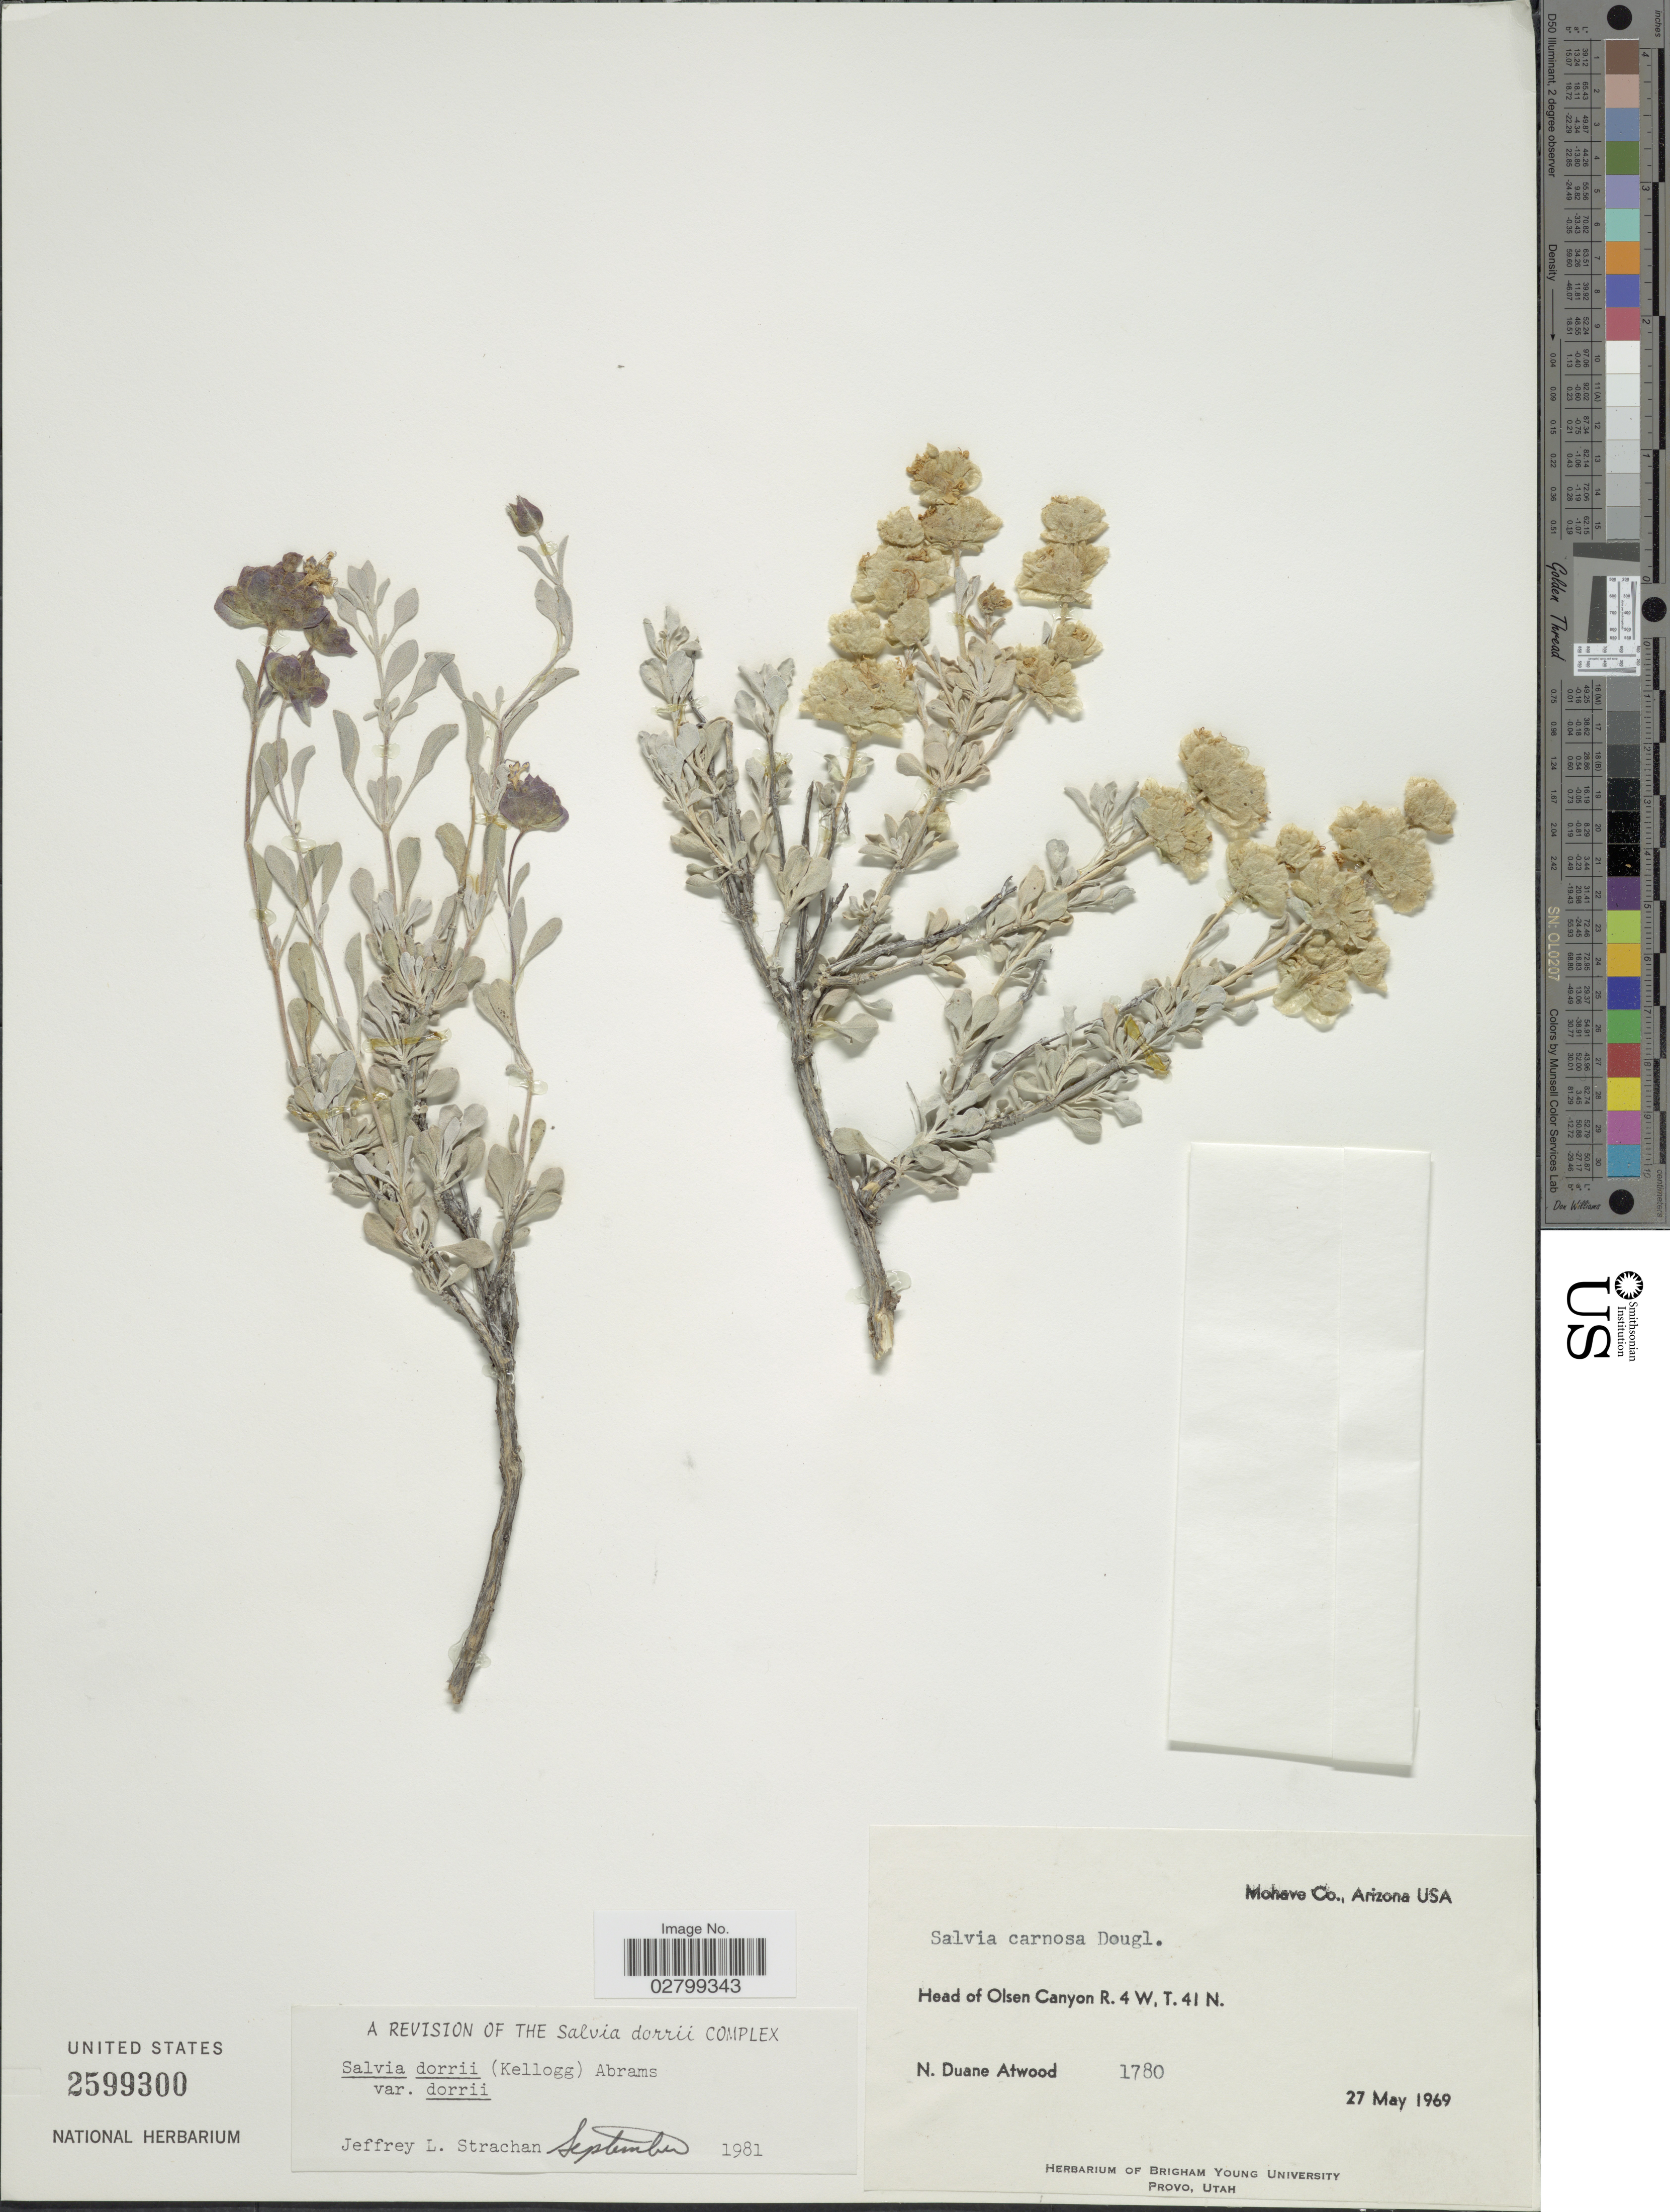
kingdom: Plantae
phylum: Tracheophyta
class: Magnoliopsida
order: Lamiales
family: Lamiaceae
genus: Salvia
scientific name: Salvia dorrii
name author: (Kellogg) Abrams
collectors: N. Atwood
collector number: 1780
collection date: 1969-05-27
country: United States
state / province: Arizona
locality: Mohave Co. Head of Olsen Canyon R.4 W, T. 41 N.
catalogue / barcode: US 2599300